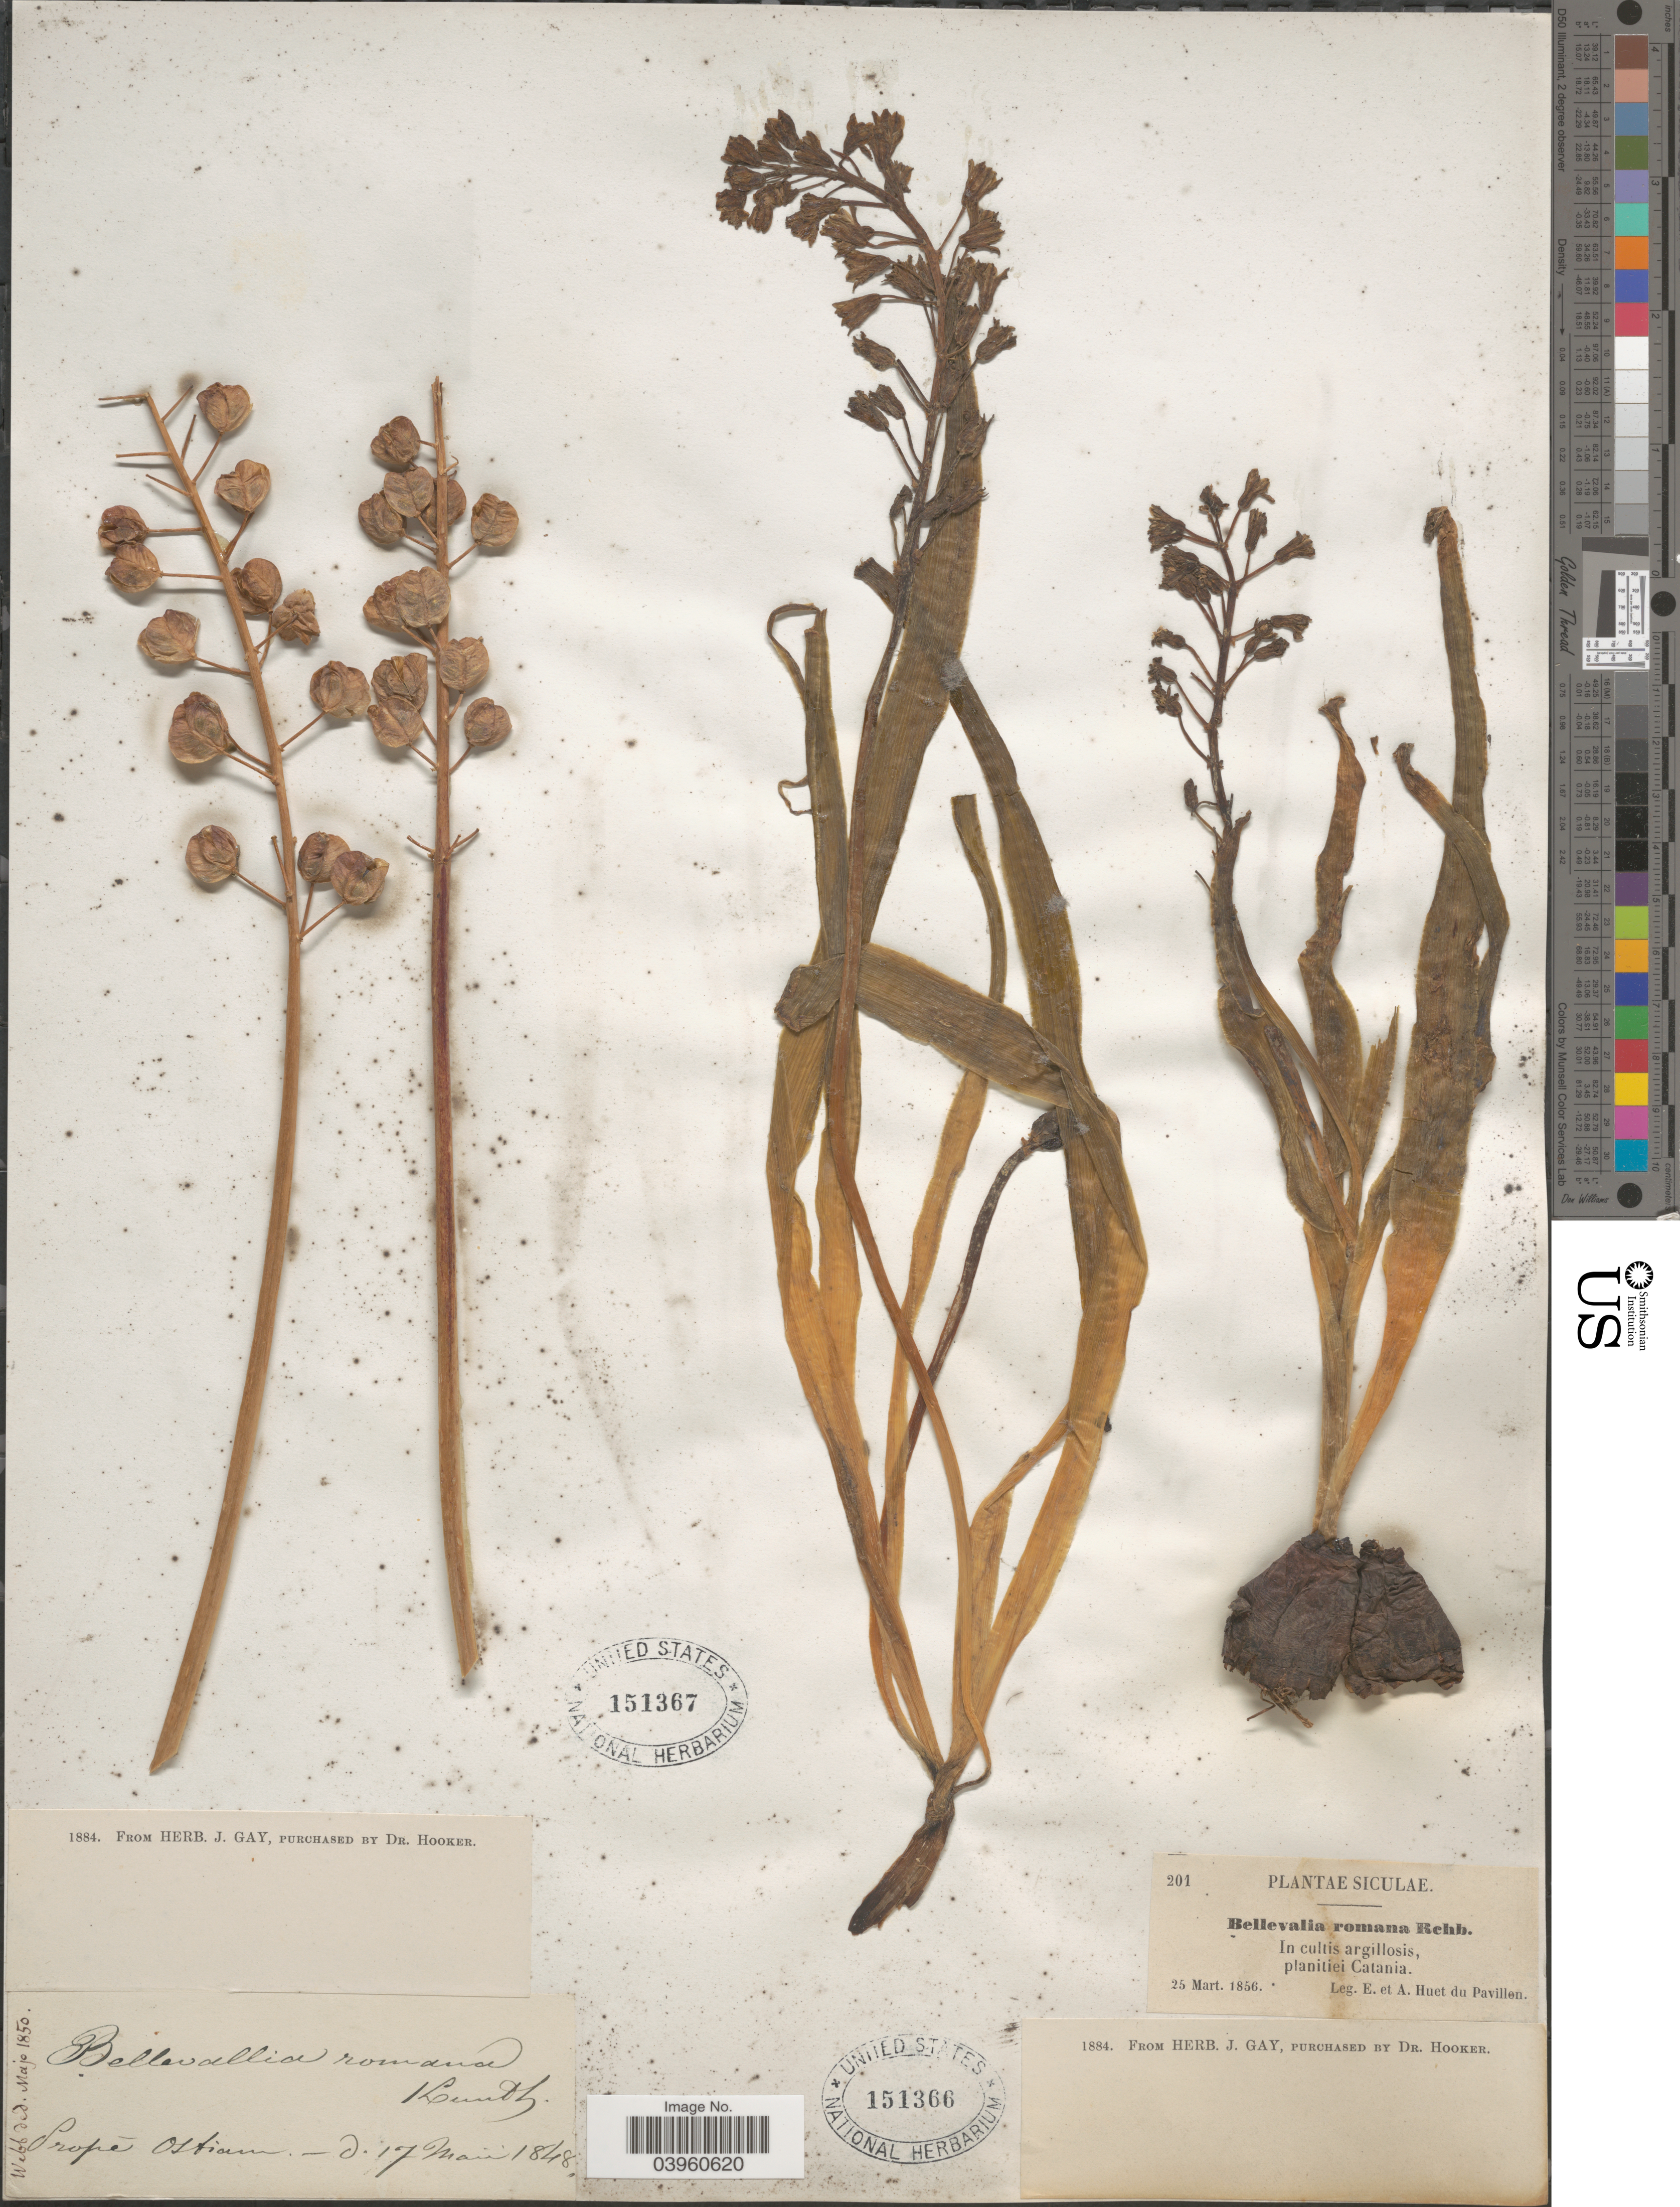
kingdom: Plantae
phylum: Tracheophyta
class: Liliopsida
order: Asparagales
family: Asparagaceae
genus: Bellevalia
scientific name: Bellevalia romana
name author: (L.) Sweet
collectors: E. Huet du Pavillon & A. Huet du Pavillon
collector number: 201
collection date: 1856-03-25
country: Italy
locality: Siculae. In cultis argillosis, planitiei Catania.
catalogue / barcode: US 151366-2